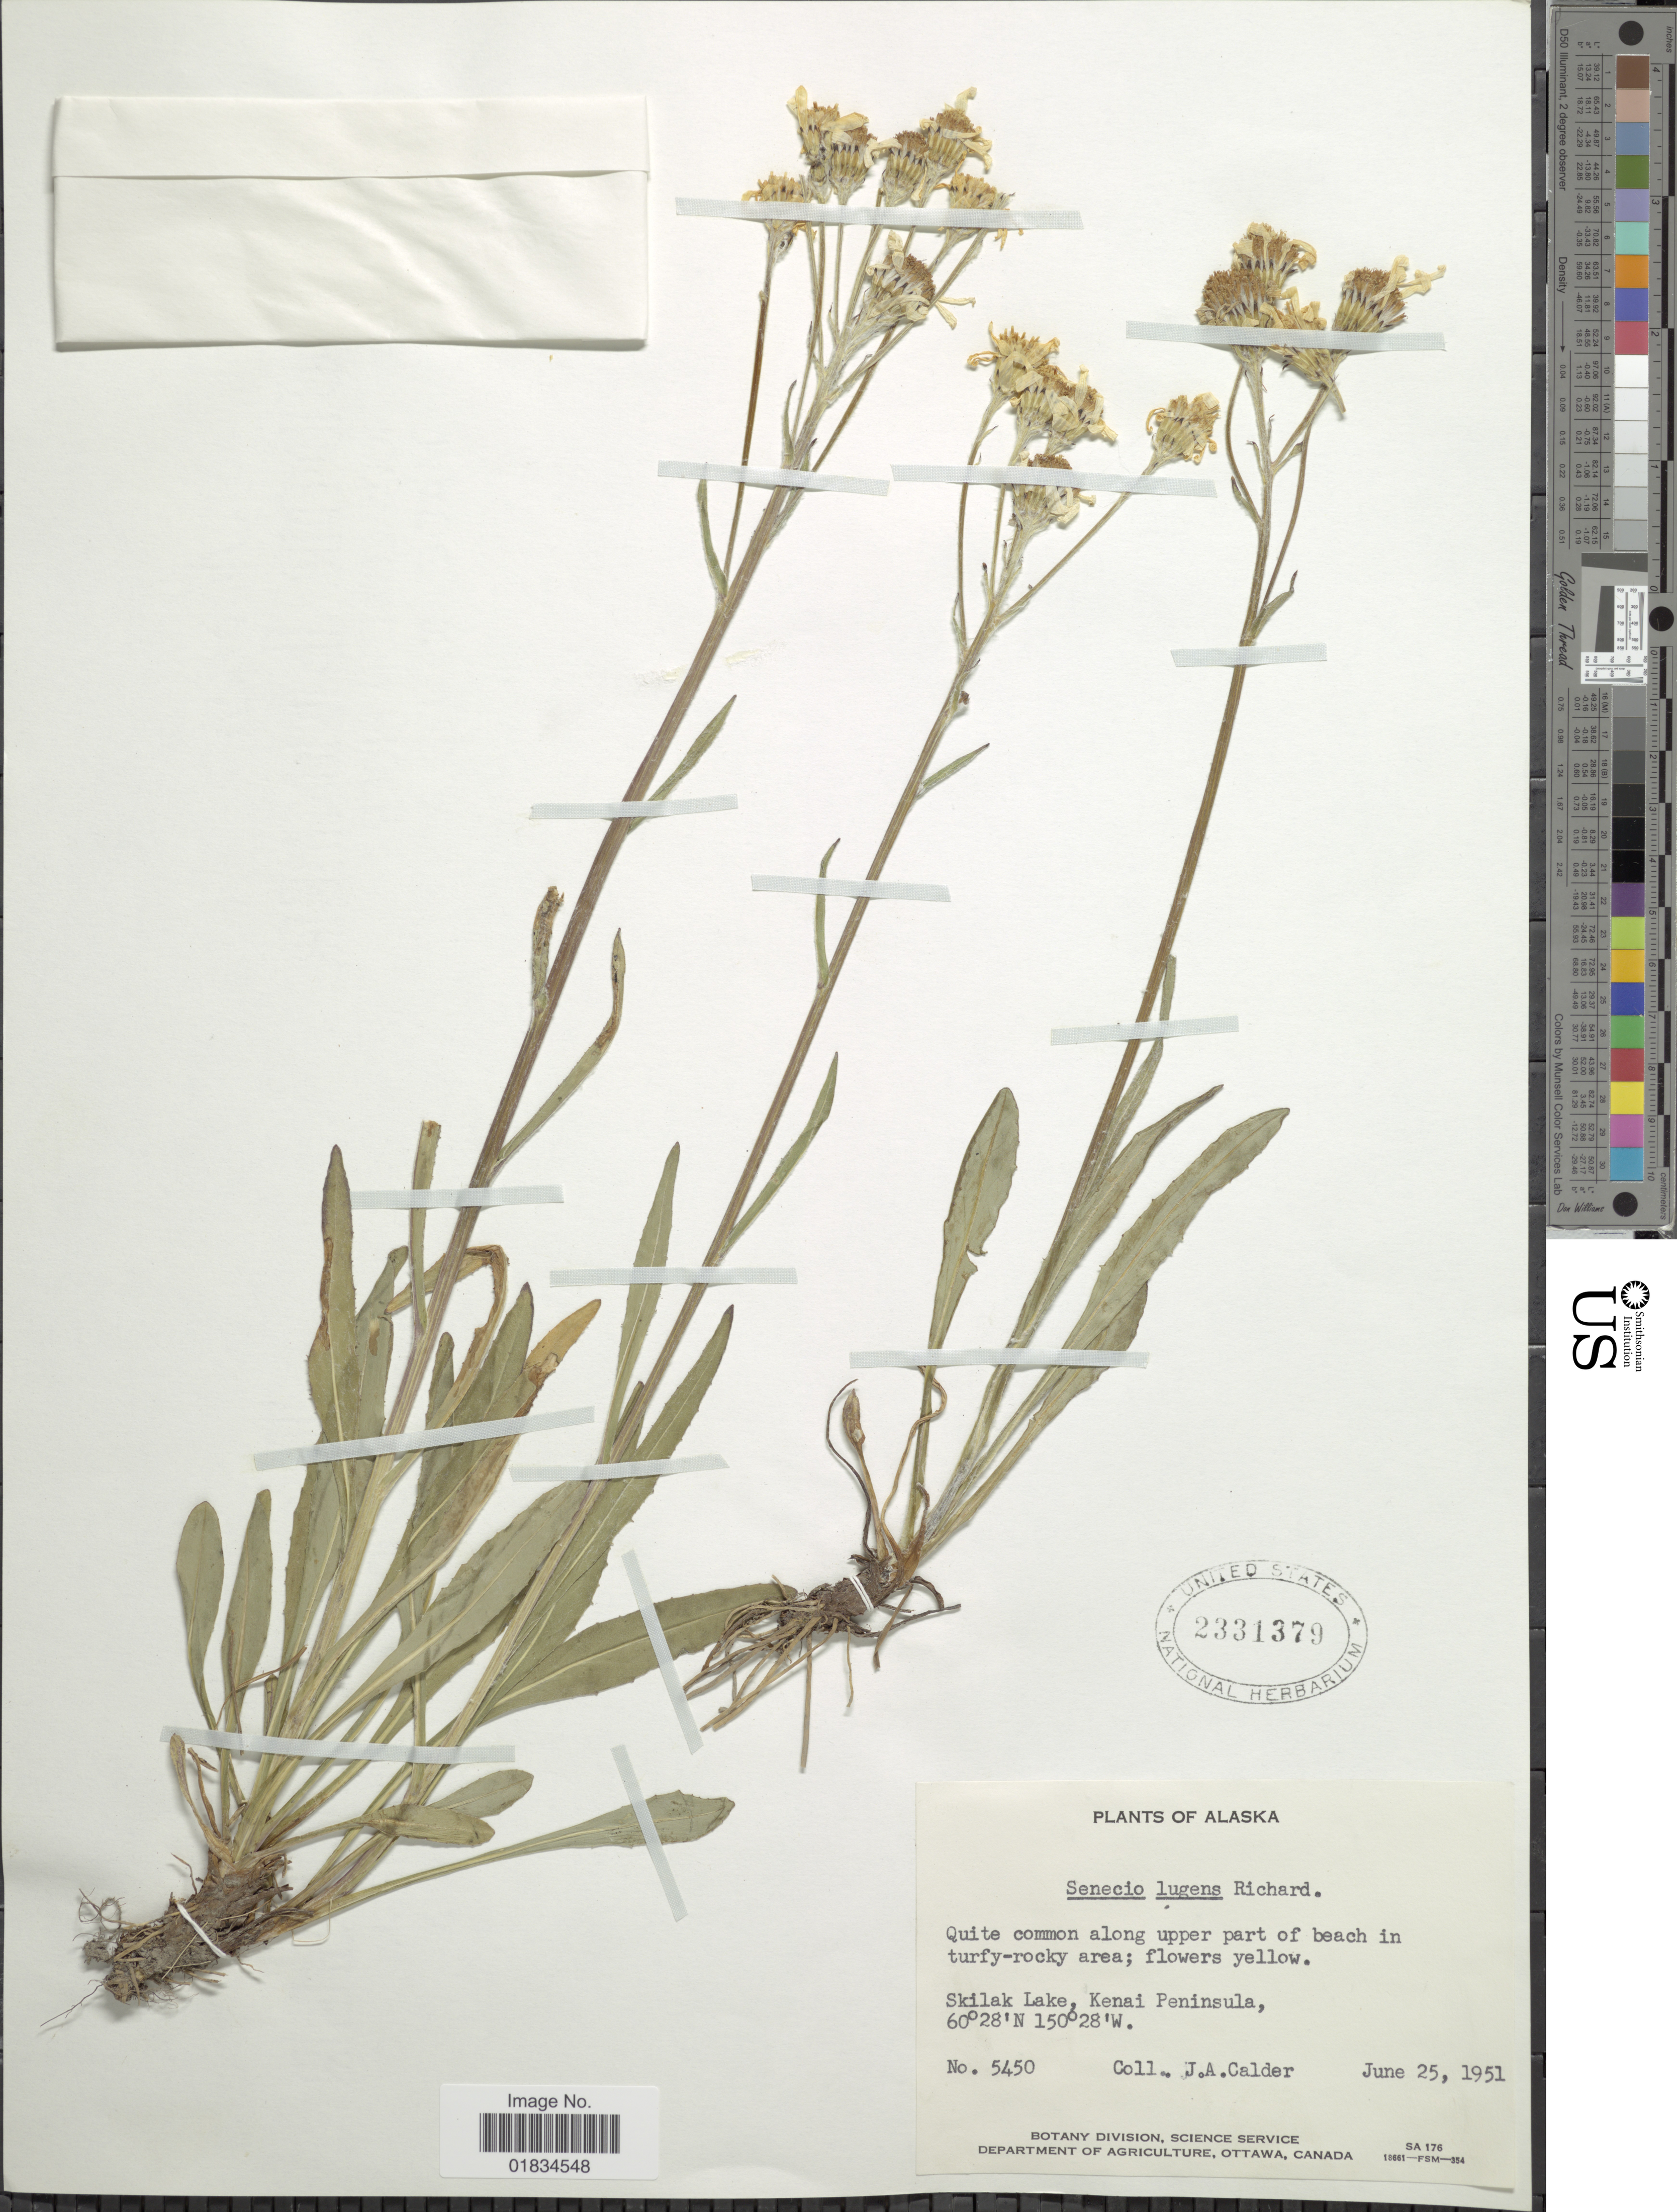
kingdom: Plantae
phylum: Tracheophyta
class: Magnoliopsida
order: Asterales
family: Asteraceae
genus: Senecio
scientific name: Senecio lugens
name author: Richardson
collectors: J. A. Calder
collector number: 5450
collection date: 1951-06-25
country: United States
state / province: Alaska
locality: Skilak Lake, Kenai Peninsula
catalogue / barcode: US 2331379